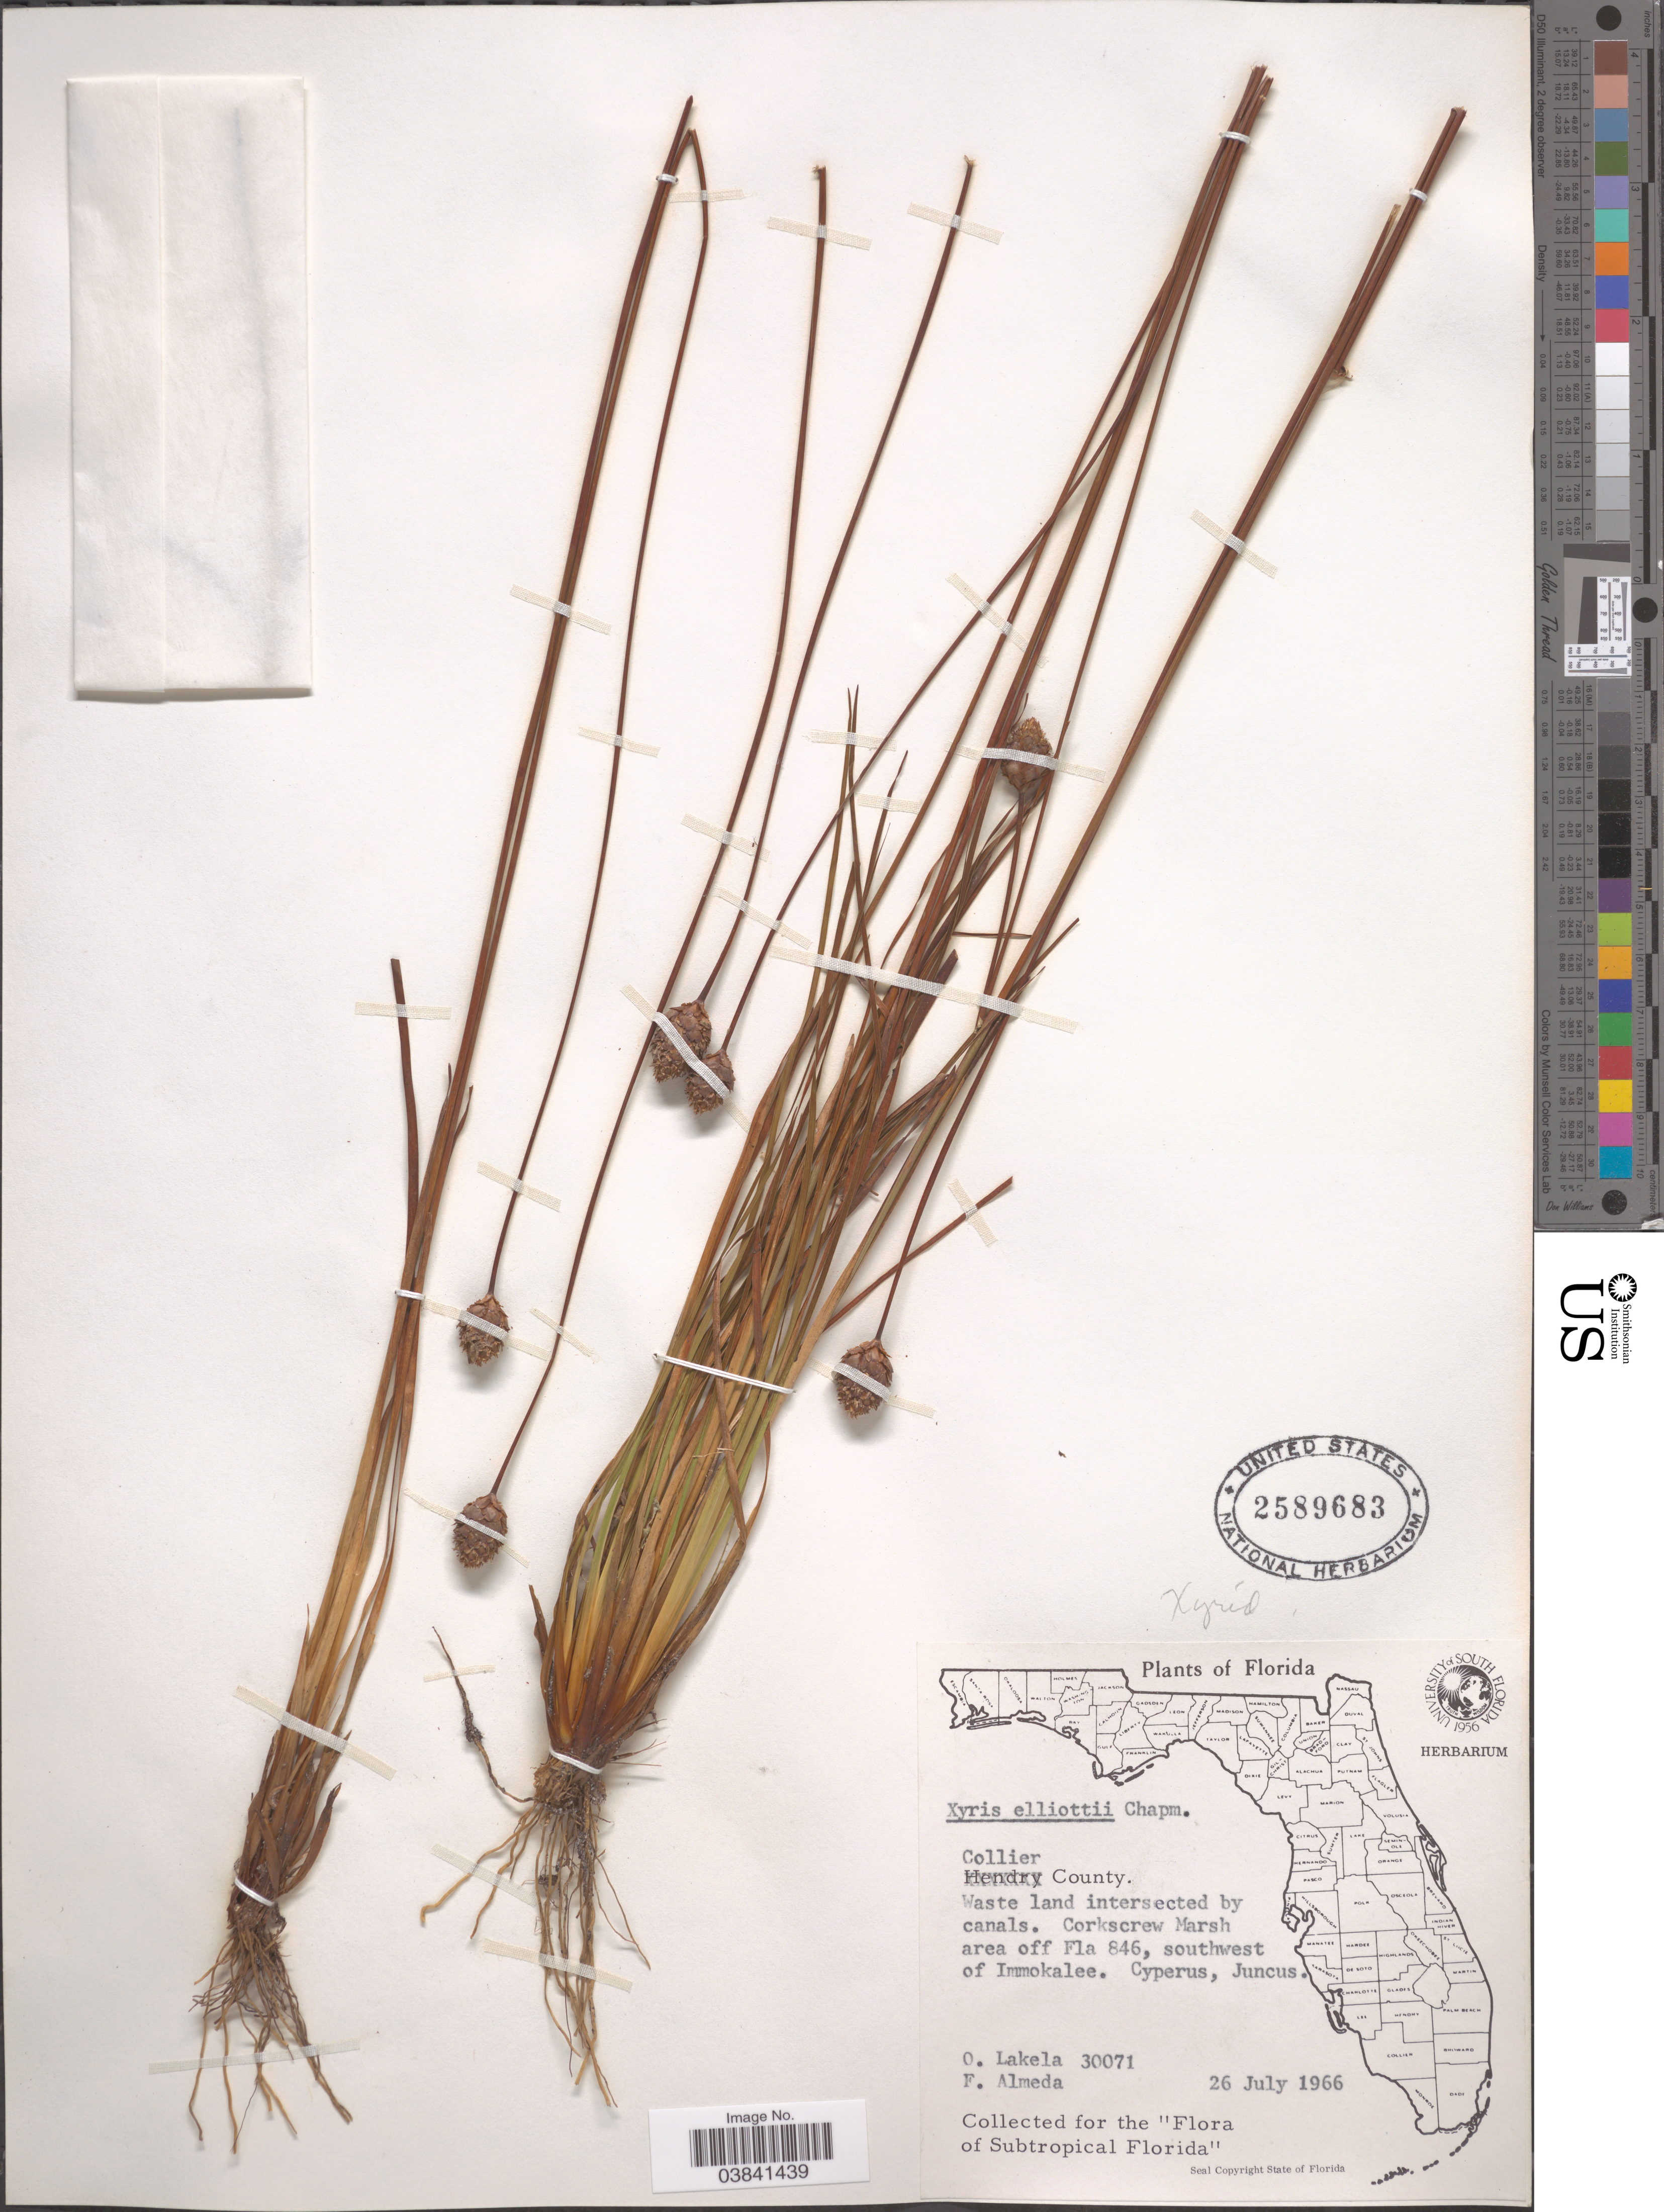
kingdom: Plantae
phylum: Tracheophyta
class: Liliopsida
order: Poales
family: Xyridaceae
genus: Xyris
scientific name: Xyris elliottii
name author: Chapm.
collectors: O. Lakela & F. Almeda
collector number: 30071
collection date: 1966-07-26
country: United States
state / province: Florida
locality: Collier County. Waste land intersected by canals. Corkscrew Marsh area off Fla 846, southwest of Immokalee.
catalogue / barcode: US 2589683